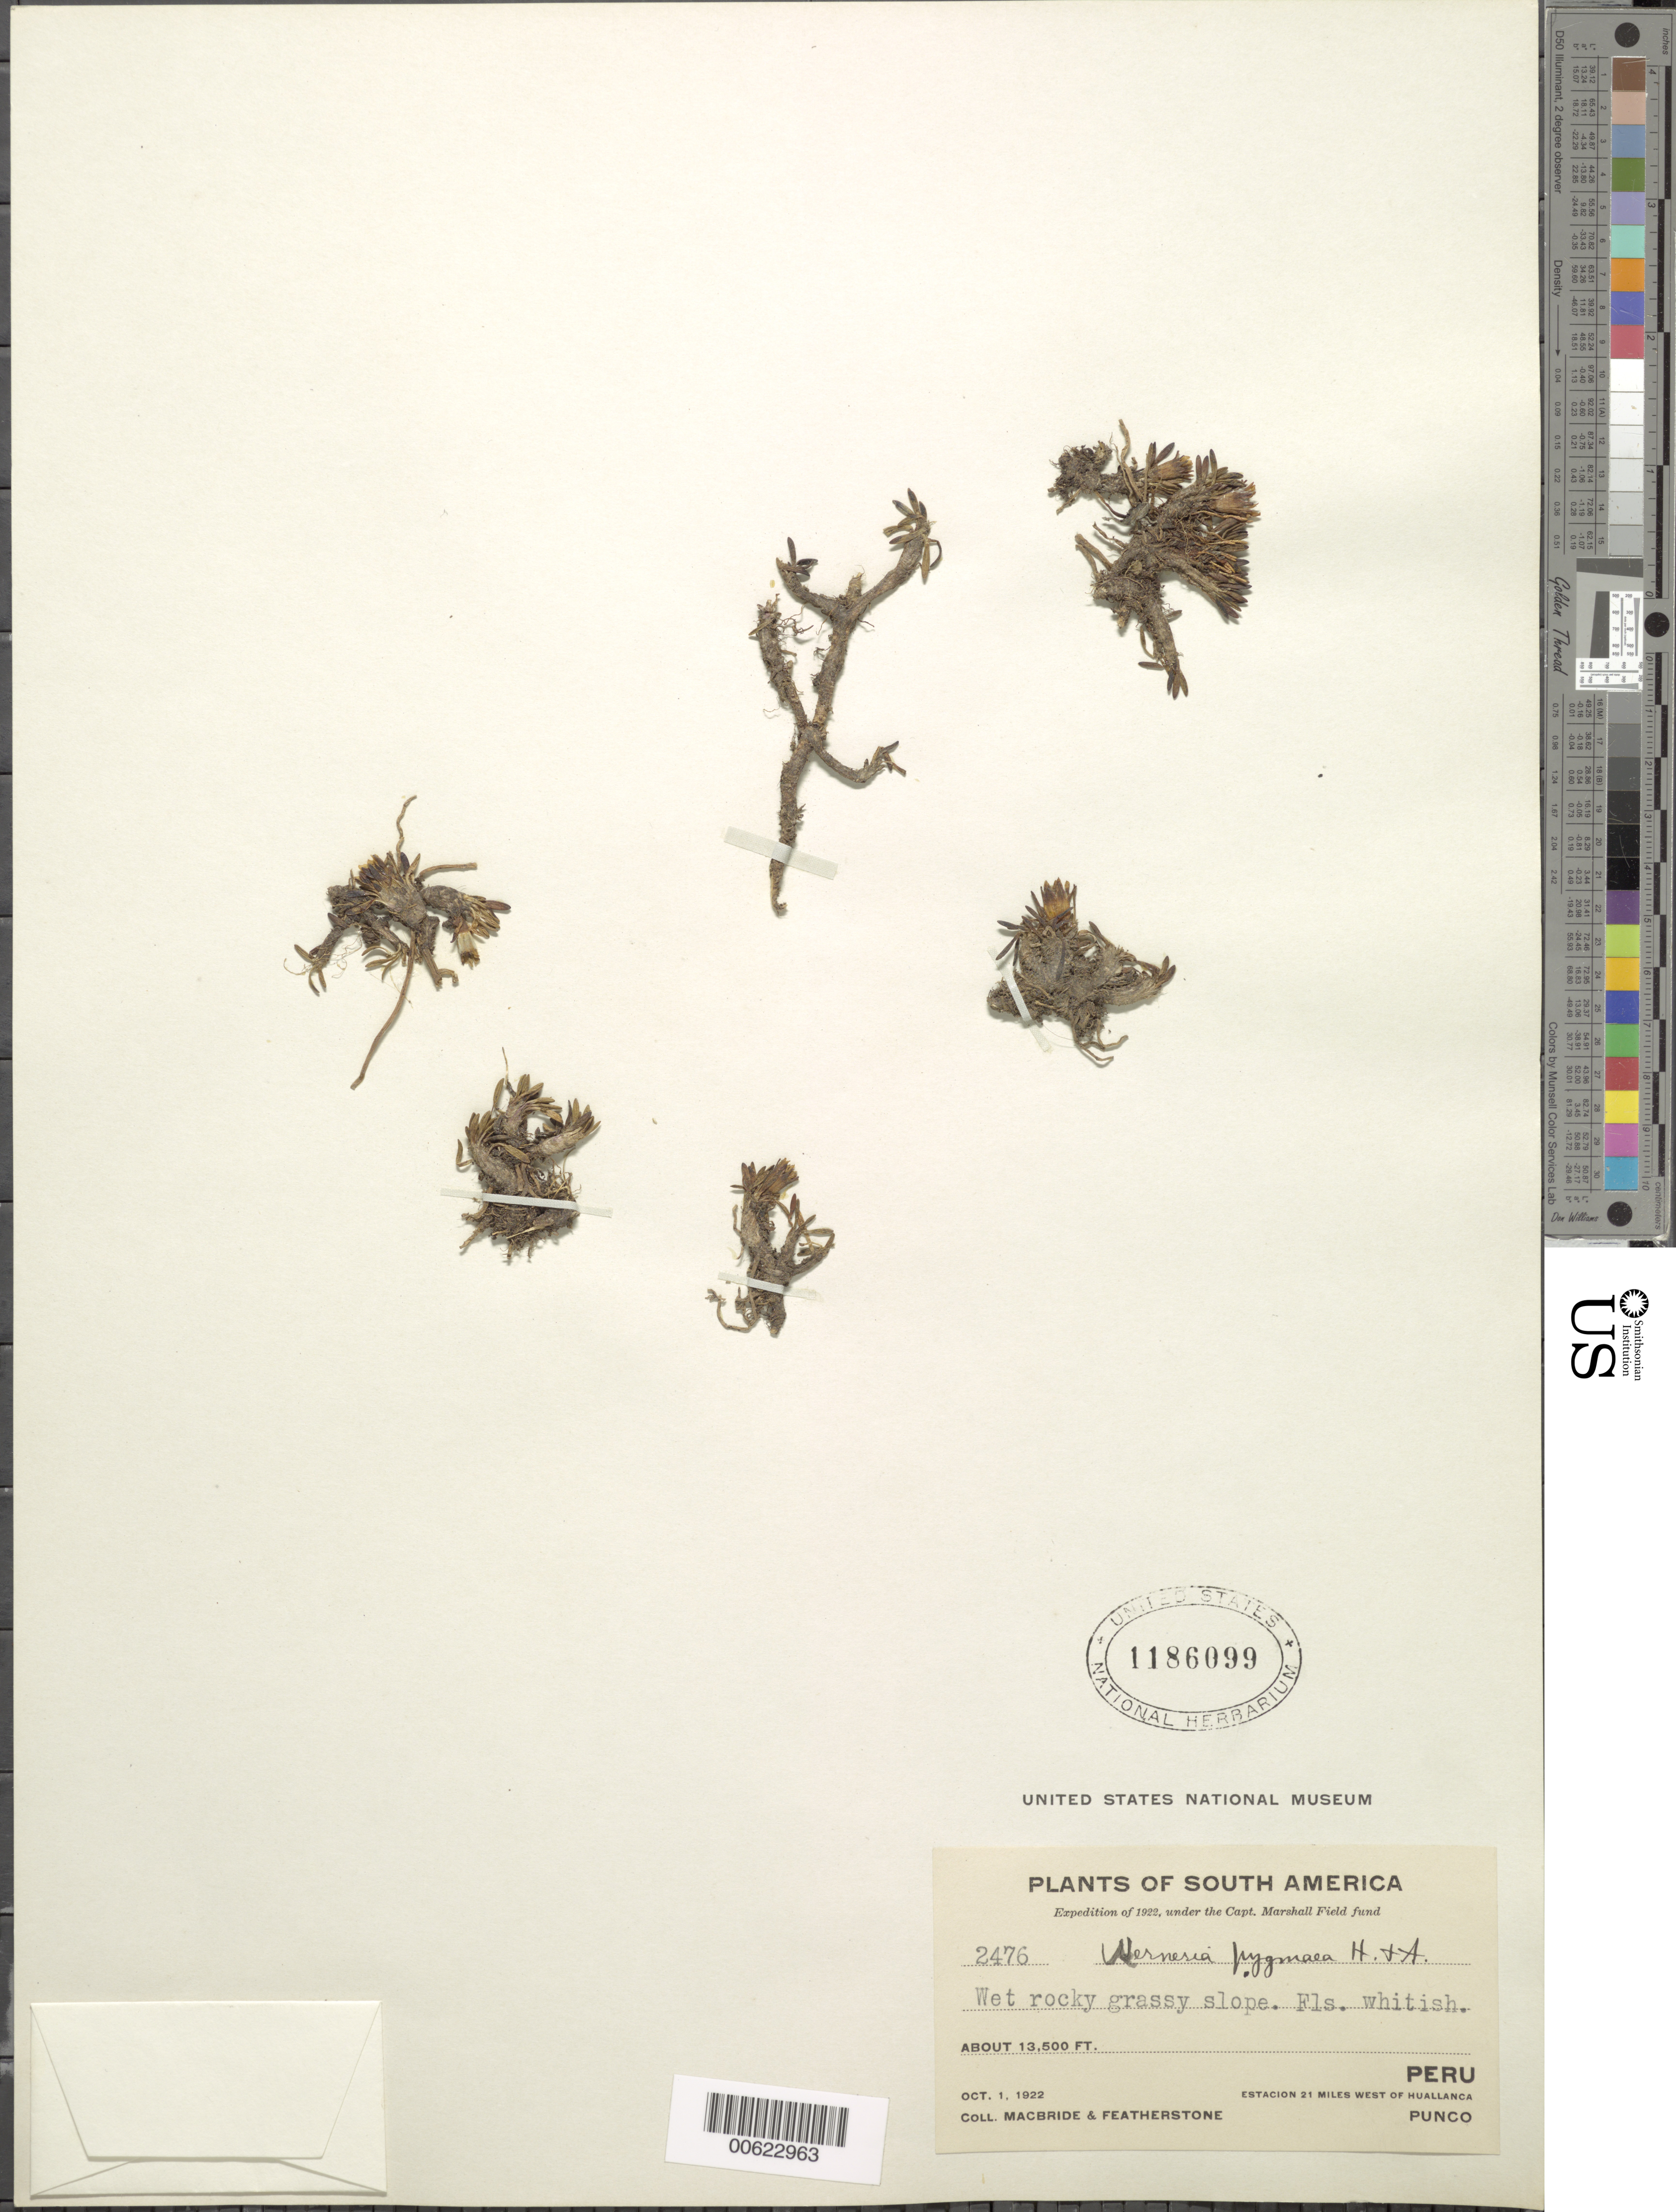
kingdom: Plantae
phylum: Tracheophyta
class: Magnoliopsida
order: Asterales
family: Asteraceae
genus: Werneria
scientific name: Werneria pygmaea complex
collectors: J. L. Luteyn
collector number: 2476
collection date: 1922-10-01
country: Peru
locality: Punco, Esta. 21 m W of Huallanca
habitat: wet rocky grassy slope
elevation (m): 4115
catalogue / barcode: US 1186099